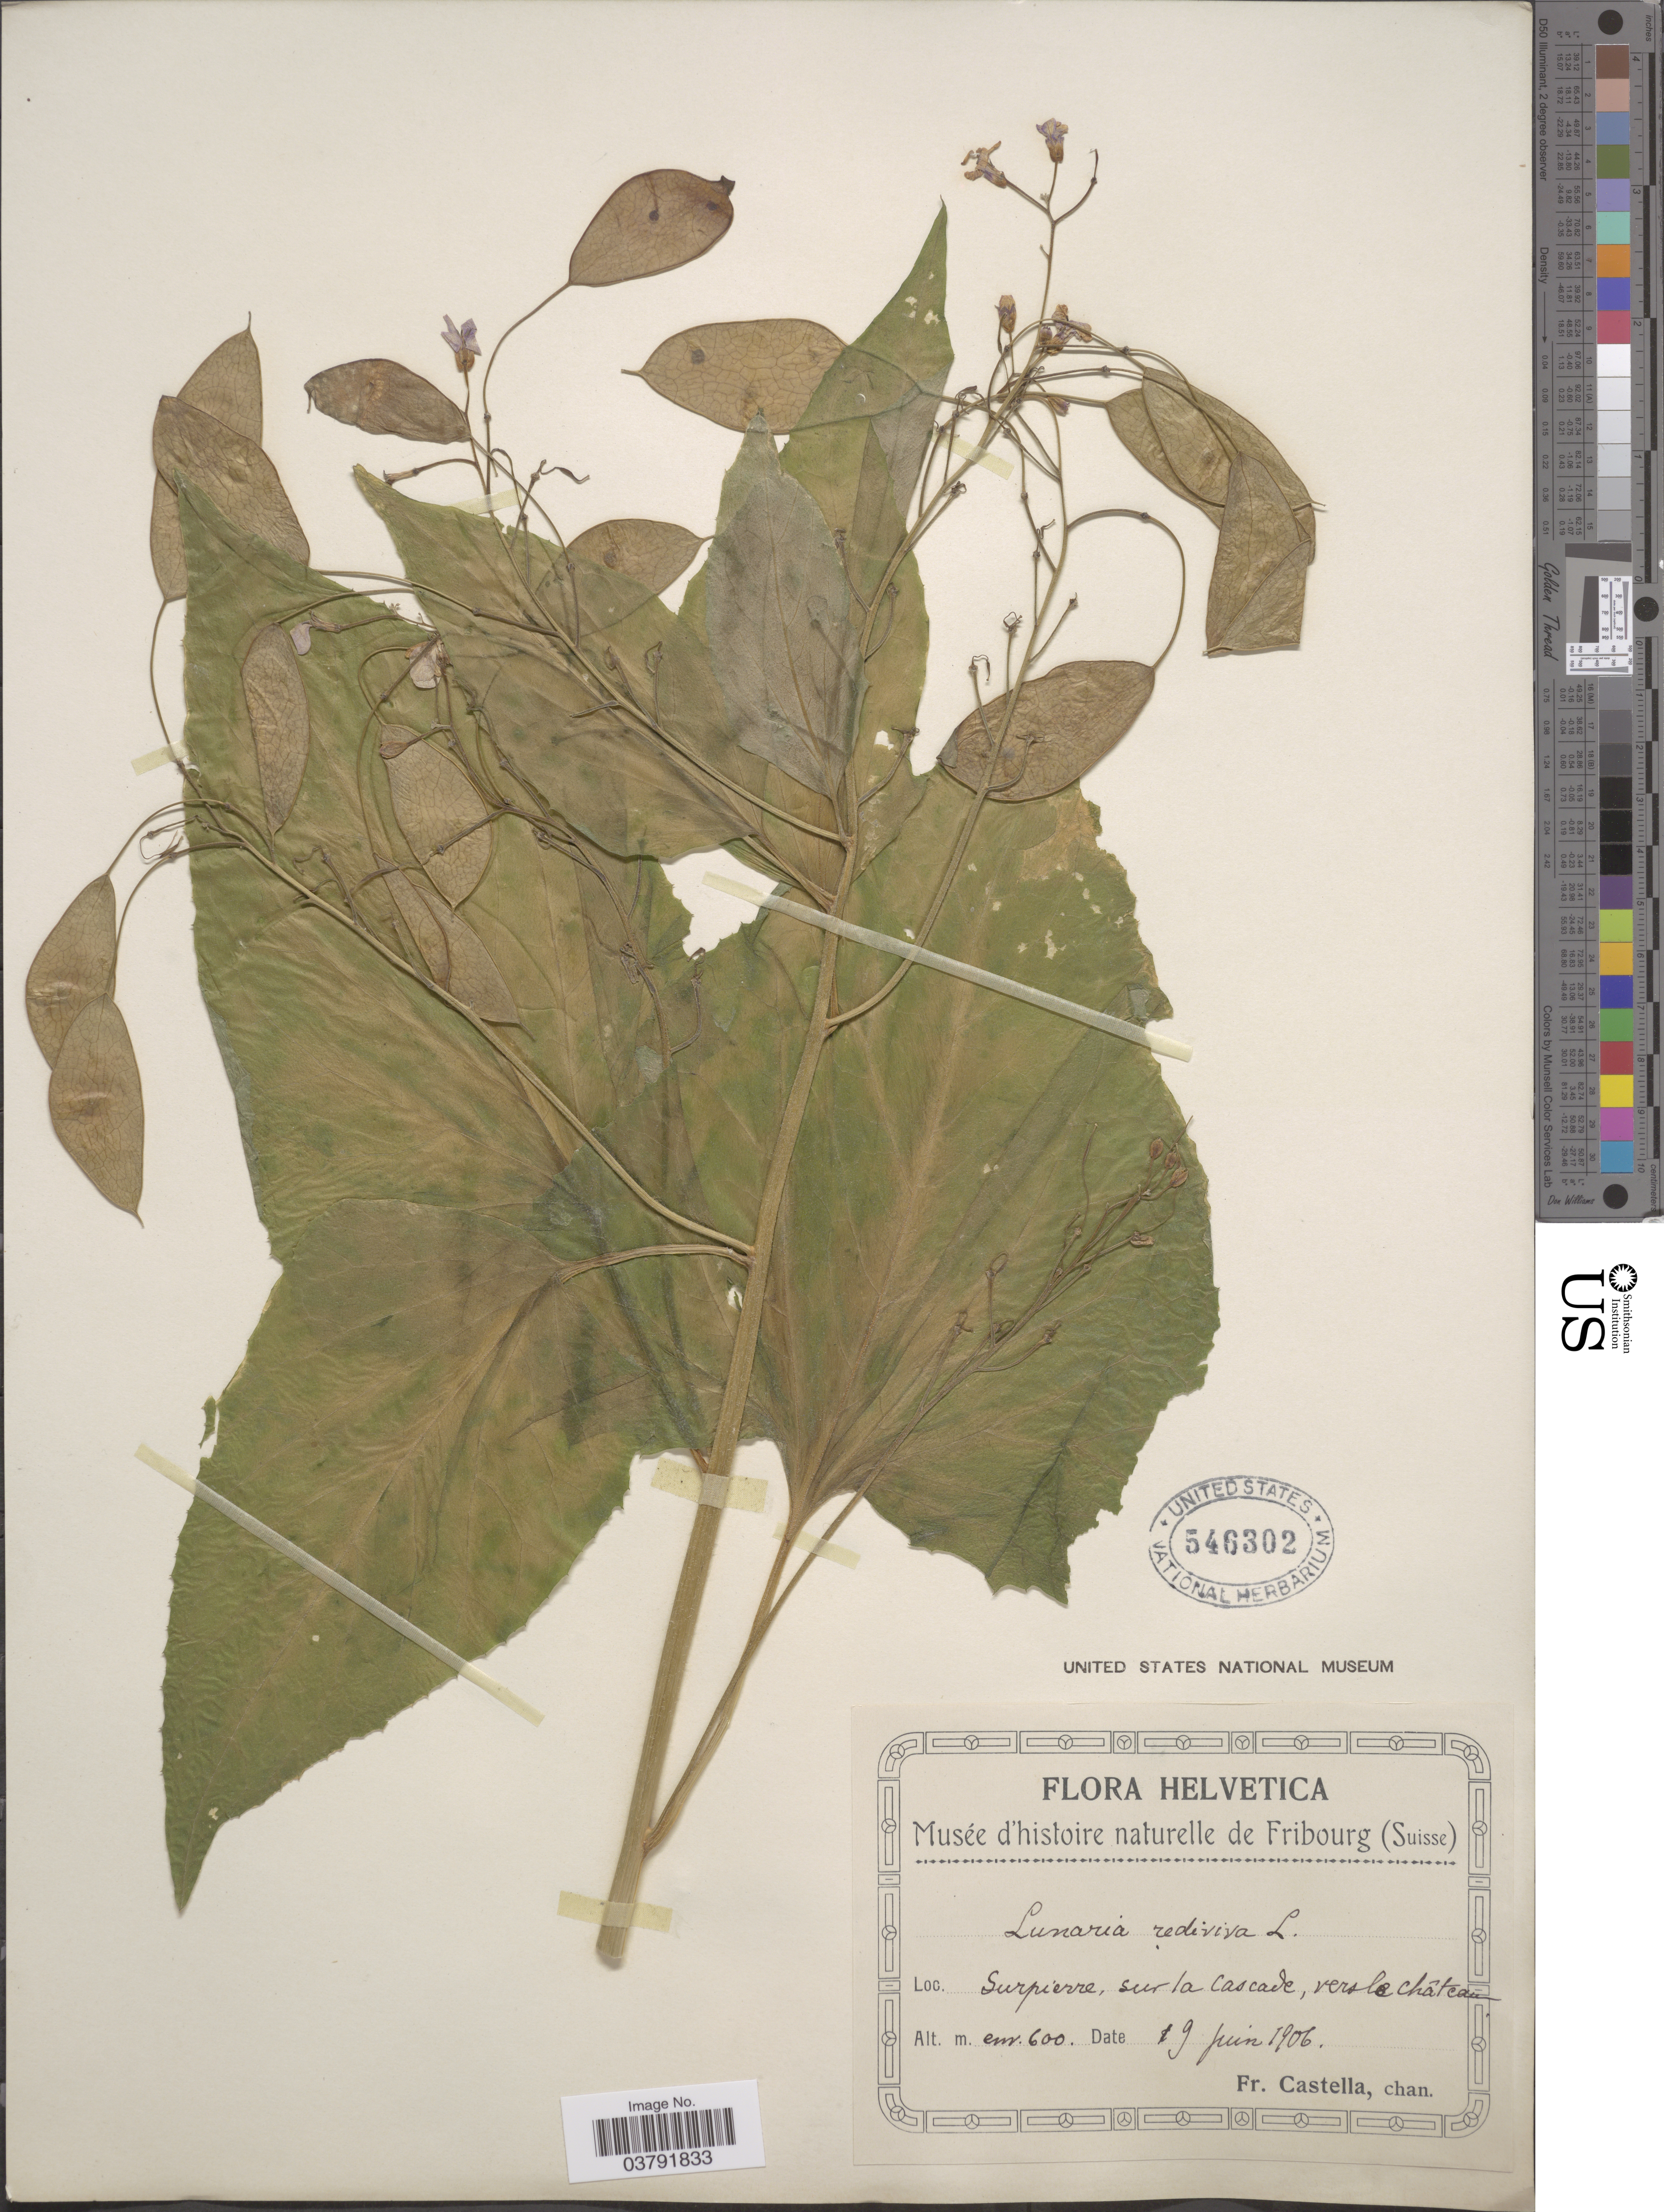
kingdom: Plantae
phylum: Tracheophyta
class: Magnoliopsida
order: Brassicales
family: Brassicaceae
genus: Lunaria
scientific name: Lunaria rediviva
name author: L.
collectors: Fr. Castella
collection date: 1906-06-19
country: Switzerland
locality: Helvetica. Surpierre, sur la Cascade, vers le château.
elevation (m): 600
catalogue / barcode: US 546302